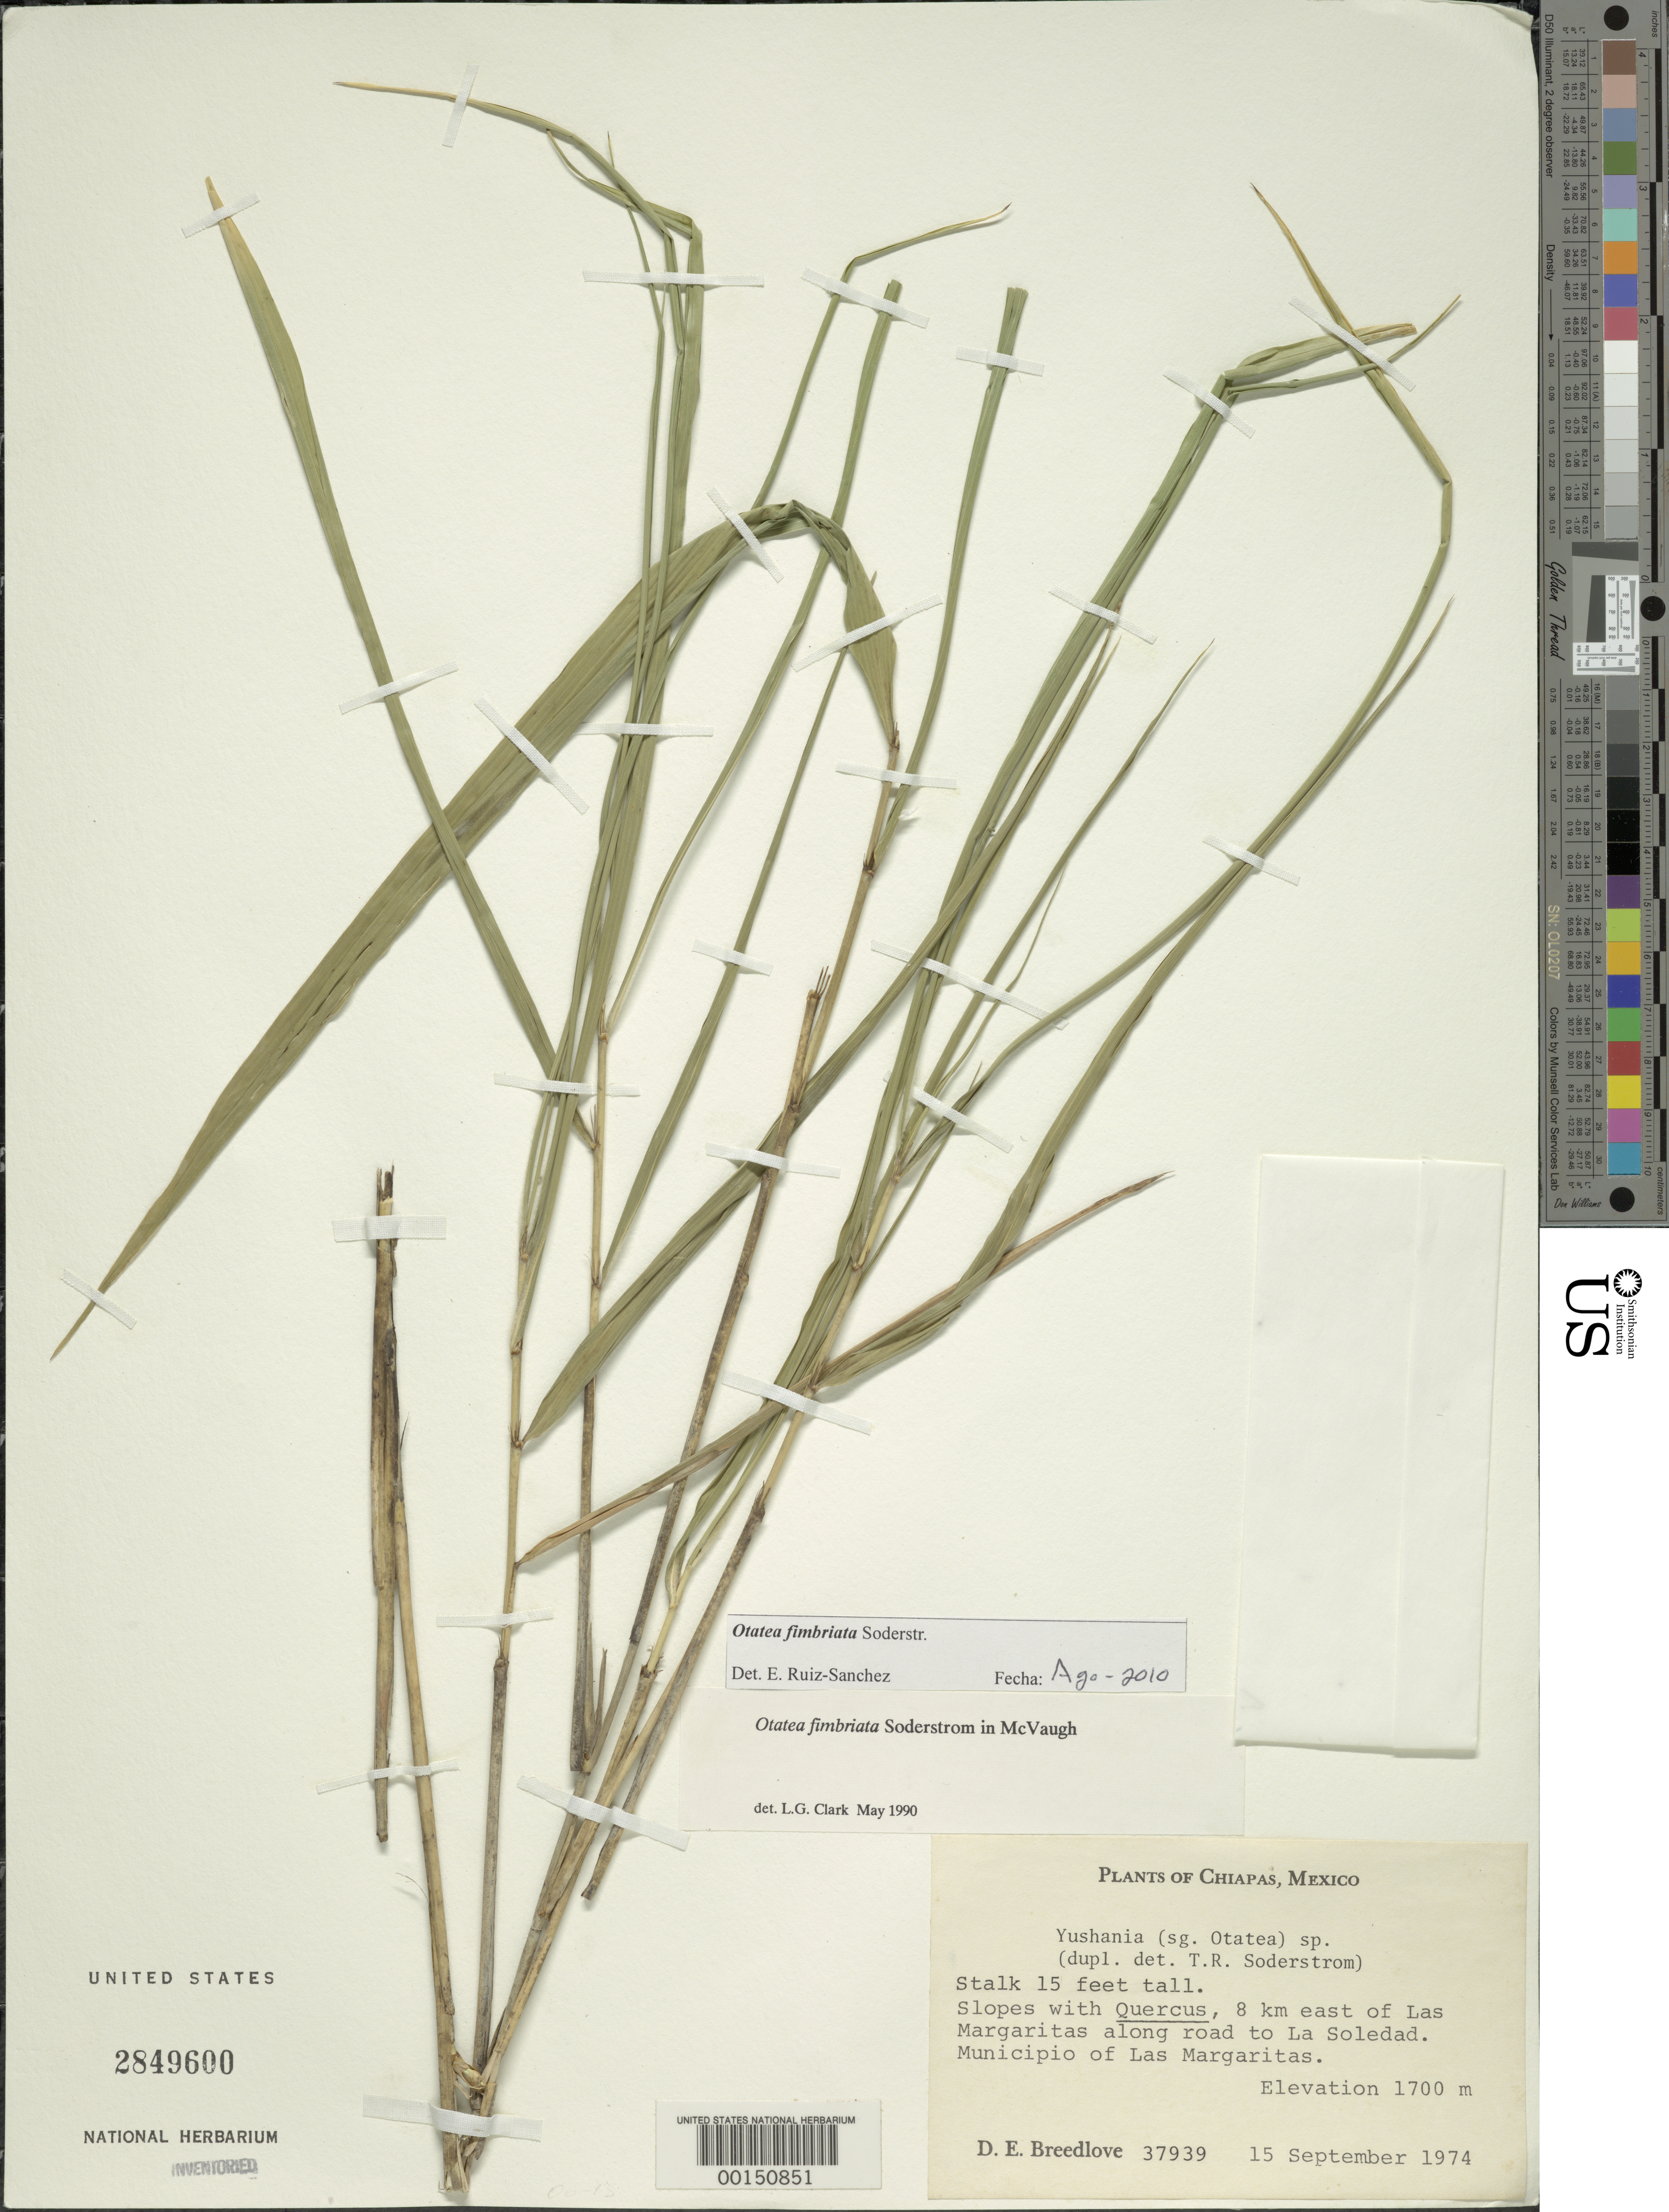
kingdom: Plantae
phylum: Tracheophyta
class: Liliopsida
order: Poales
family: Poaceae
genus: Otatea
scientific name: Otatea fimbriata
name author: Soderstr. in McVaugh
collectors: D. E. Breedlove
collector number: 37939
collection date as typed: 15 Sep 1974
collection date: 1974-09-15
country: Mexico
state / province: Chiapas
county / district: Las Margaritas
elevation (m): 1700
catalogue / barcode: US 2849600